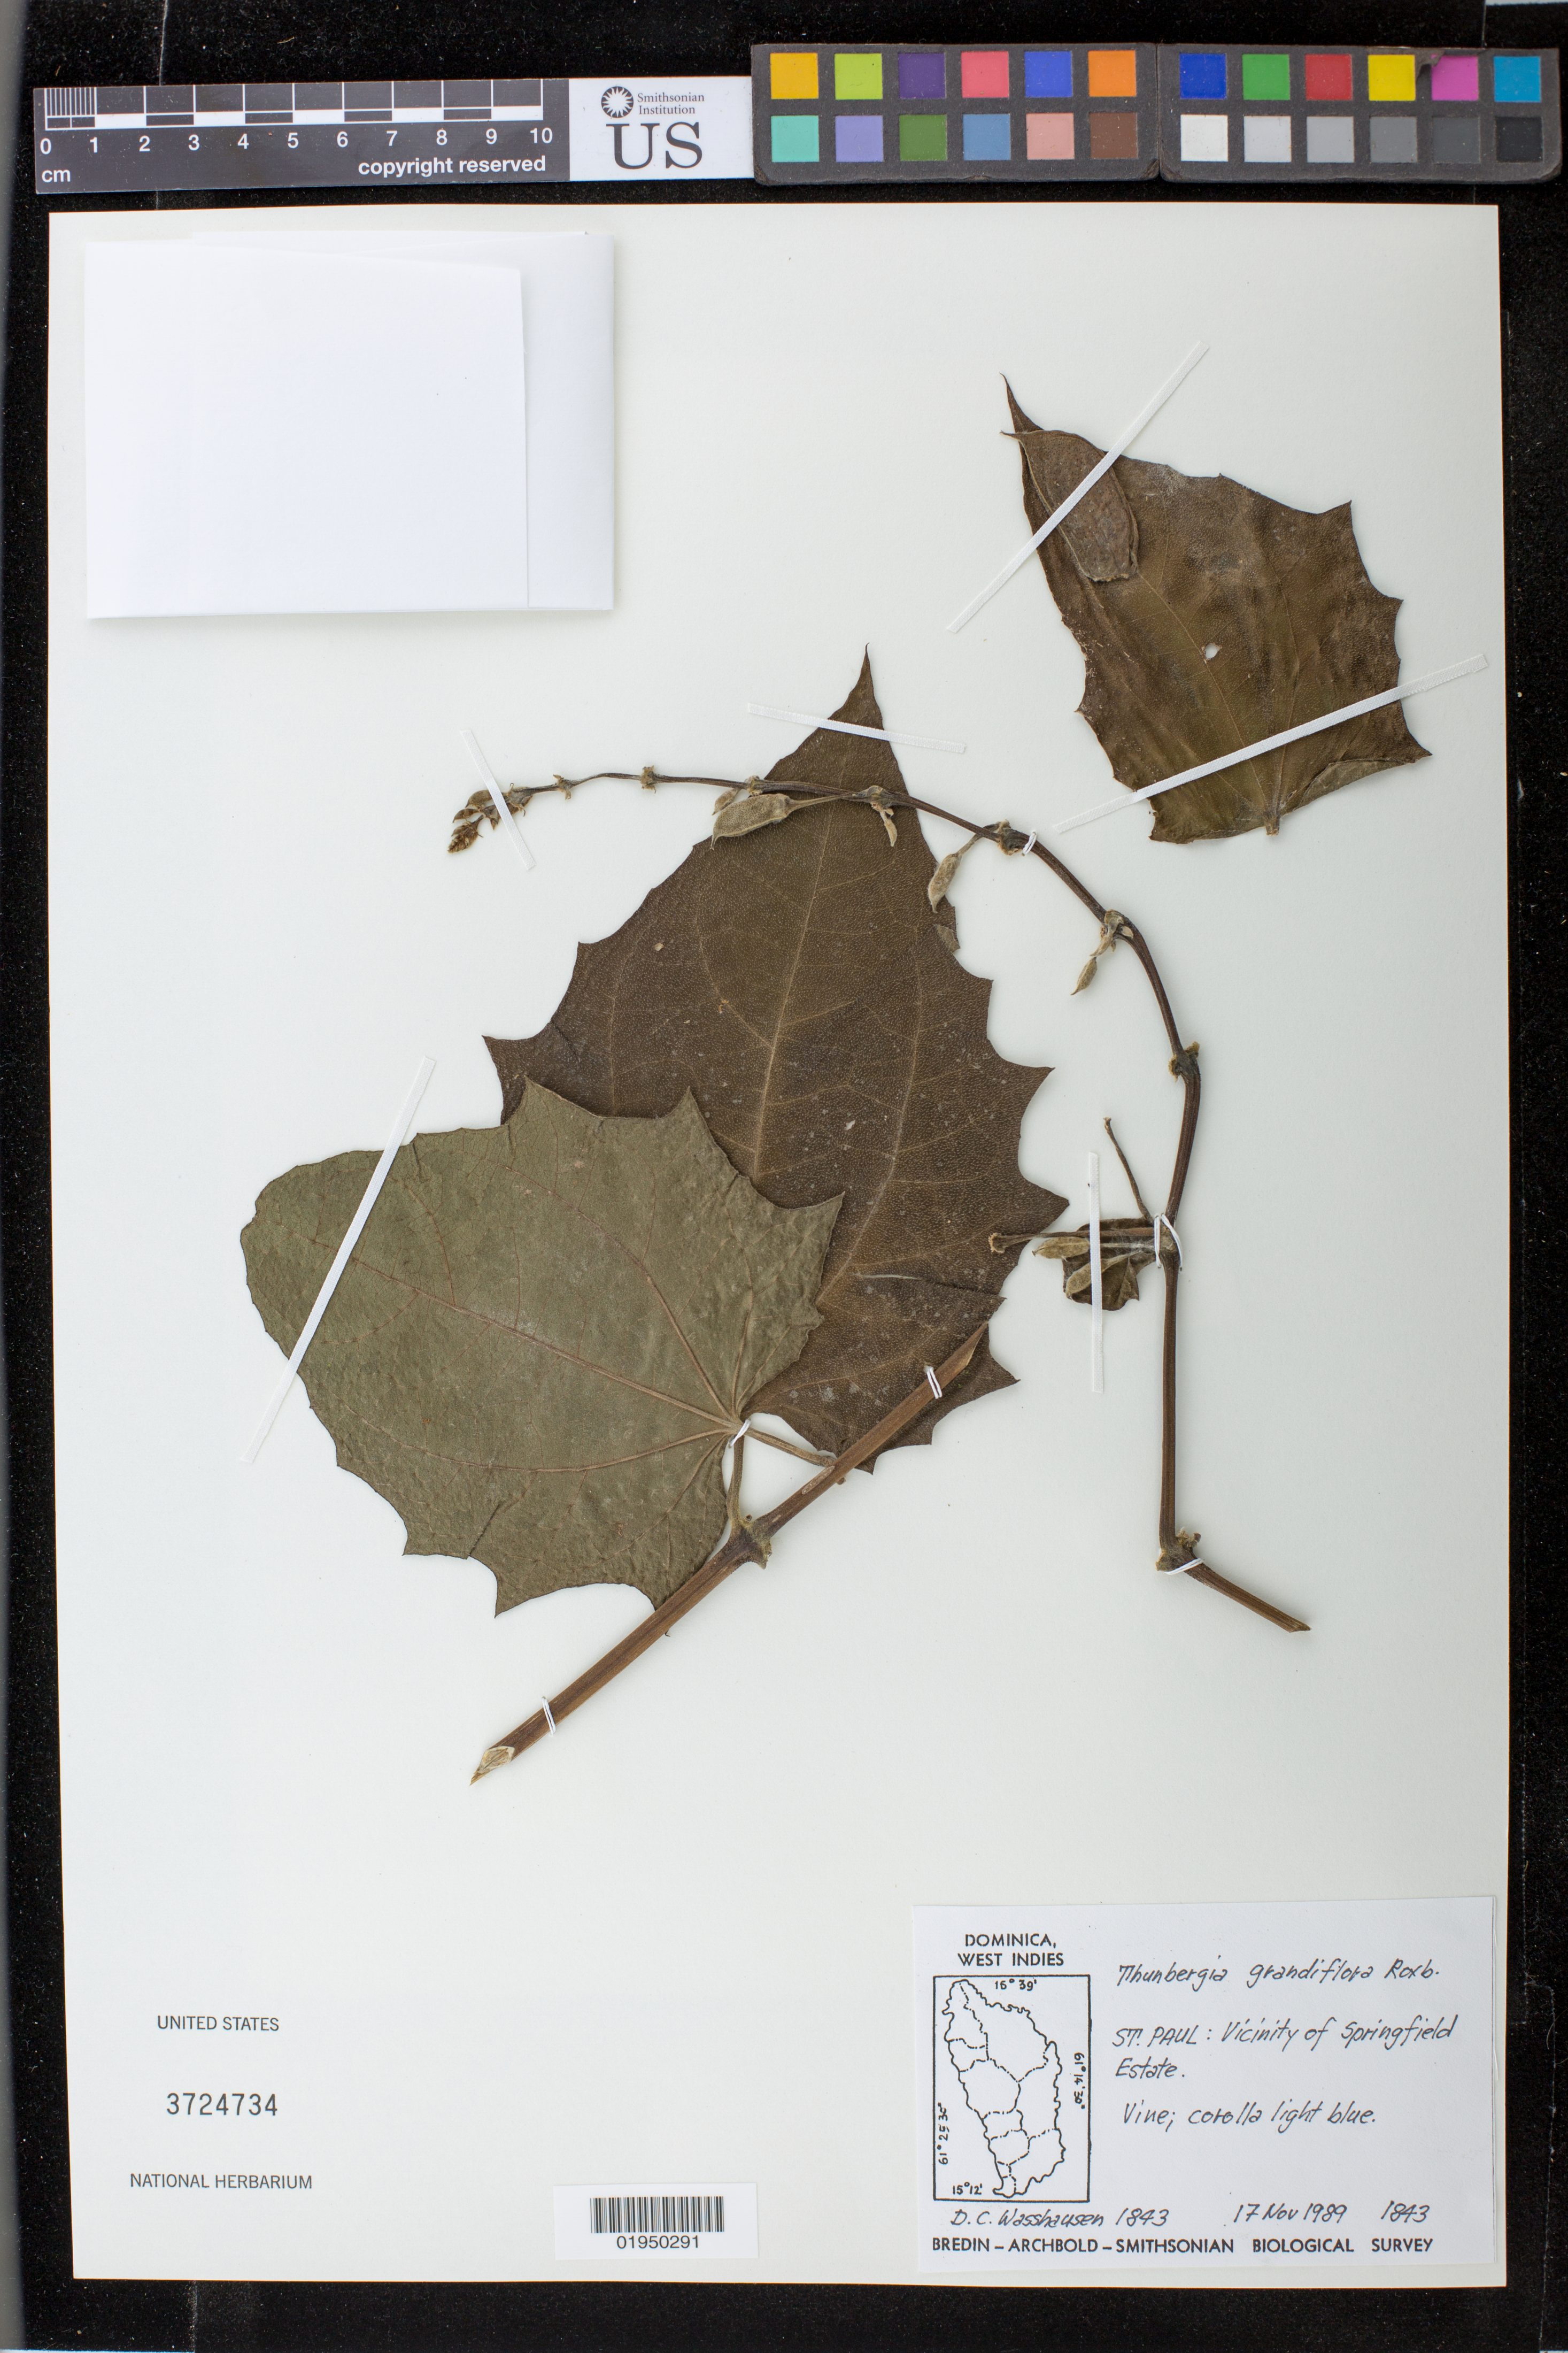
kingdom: Plantae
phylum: Tracheophyta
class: Magnoliopsida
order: Lamiales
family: Acanthaceae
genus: Thunbergia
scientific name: Thunbergia grandiflora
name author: Roxb.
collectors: D. C. Wasshausen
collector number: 1843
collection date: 1989-11-17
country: Dominica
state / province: St. Paul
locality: Vicinity of Springfield Estate.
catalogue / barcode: US 3724734